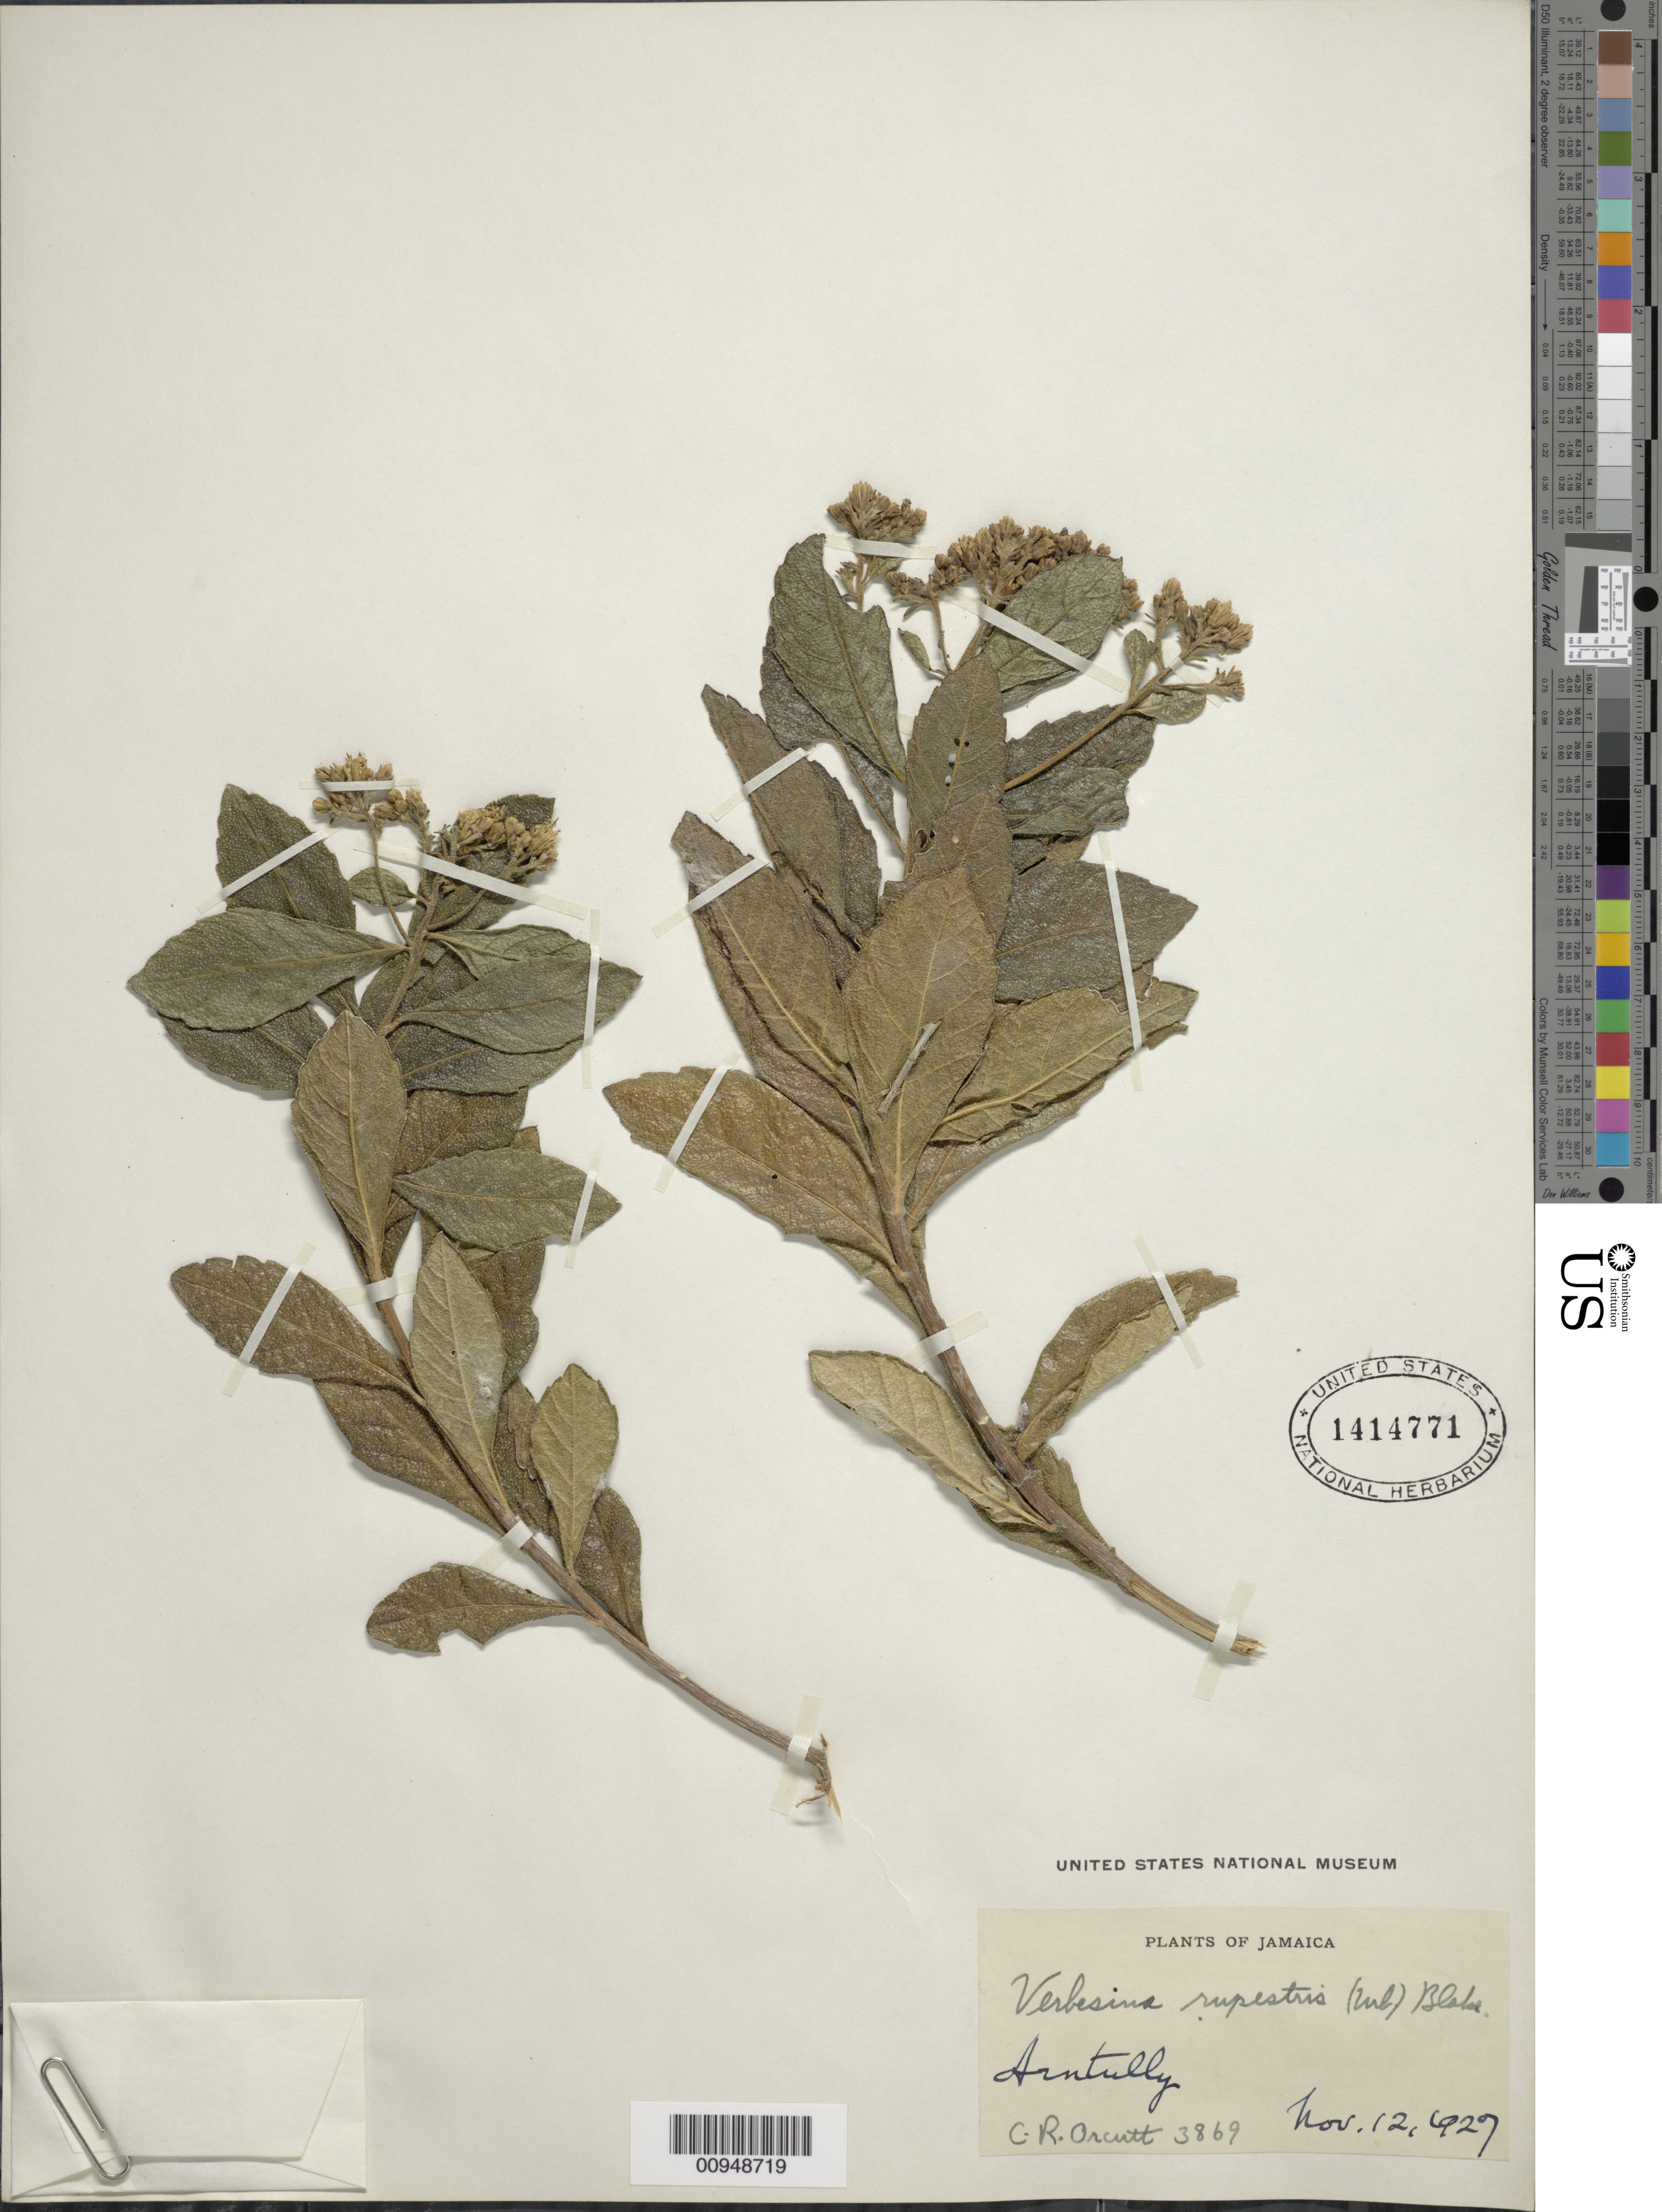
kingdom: Plantae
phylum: Tracheophyta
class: Magnoliopsida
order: Asterales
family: Asteraceae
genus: Verbesina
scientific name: Verbesina rupestris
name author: Urb.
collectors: C. R. Orcutt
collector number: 3869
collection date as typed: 12 Nov 1927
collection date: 1927-11-12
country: Jamaica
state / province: Saint Thomas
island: Jamaica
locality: Arntully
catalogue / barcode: US 1414771